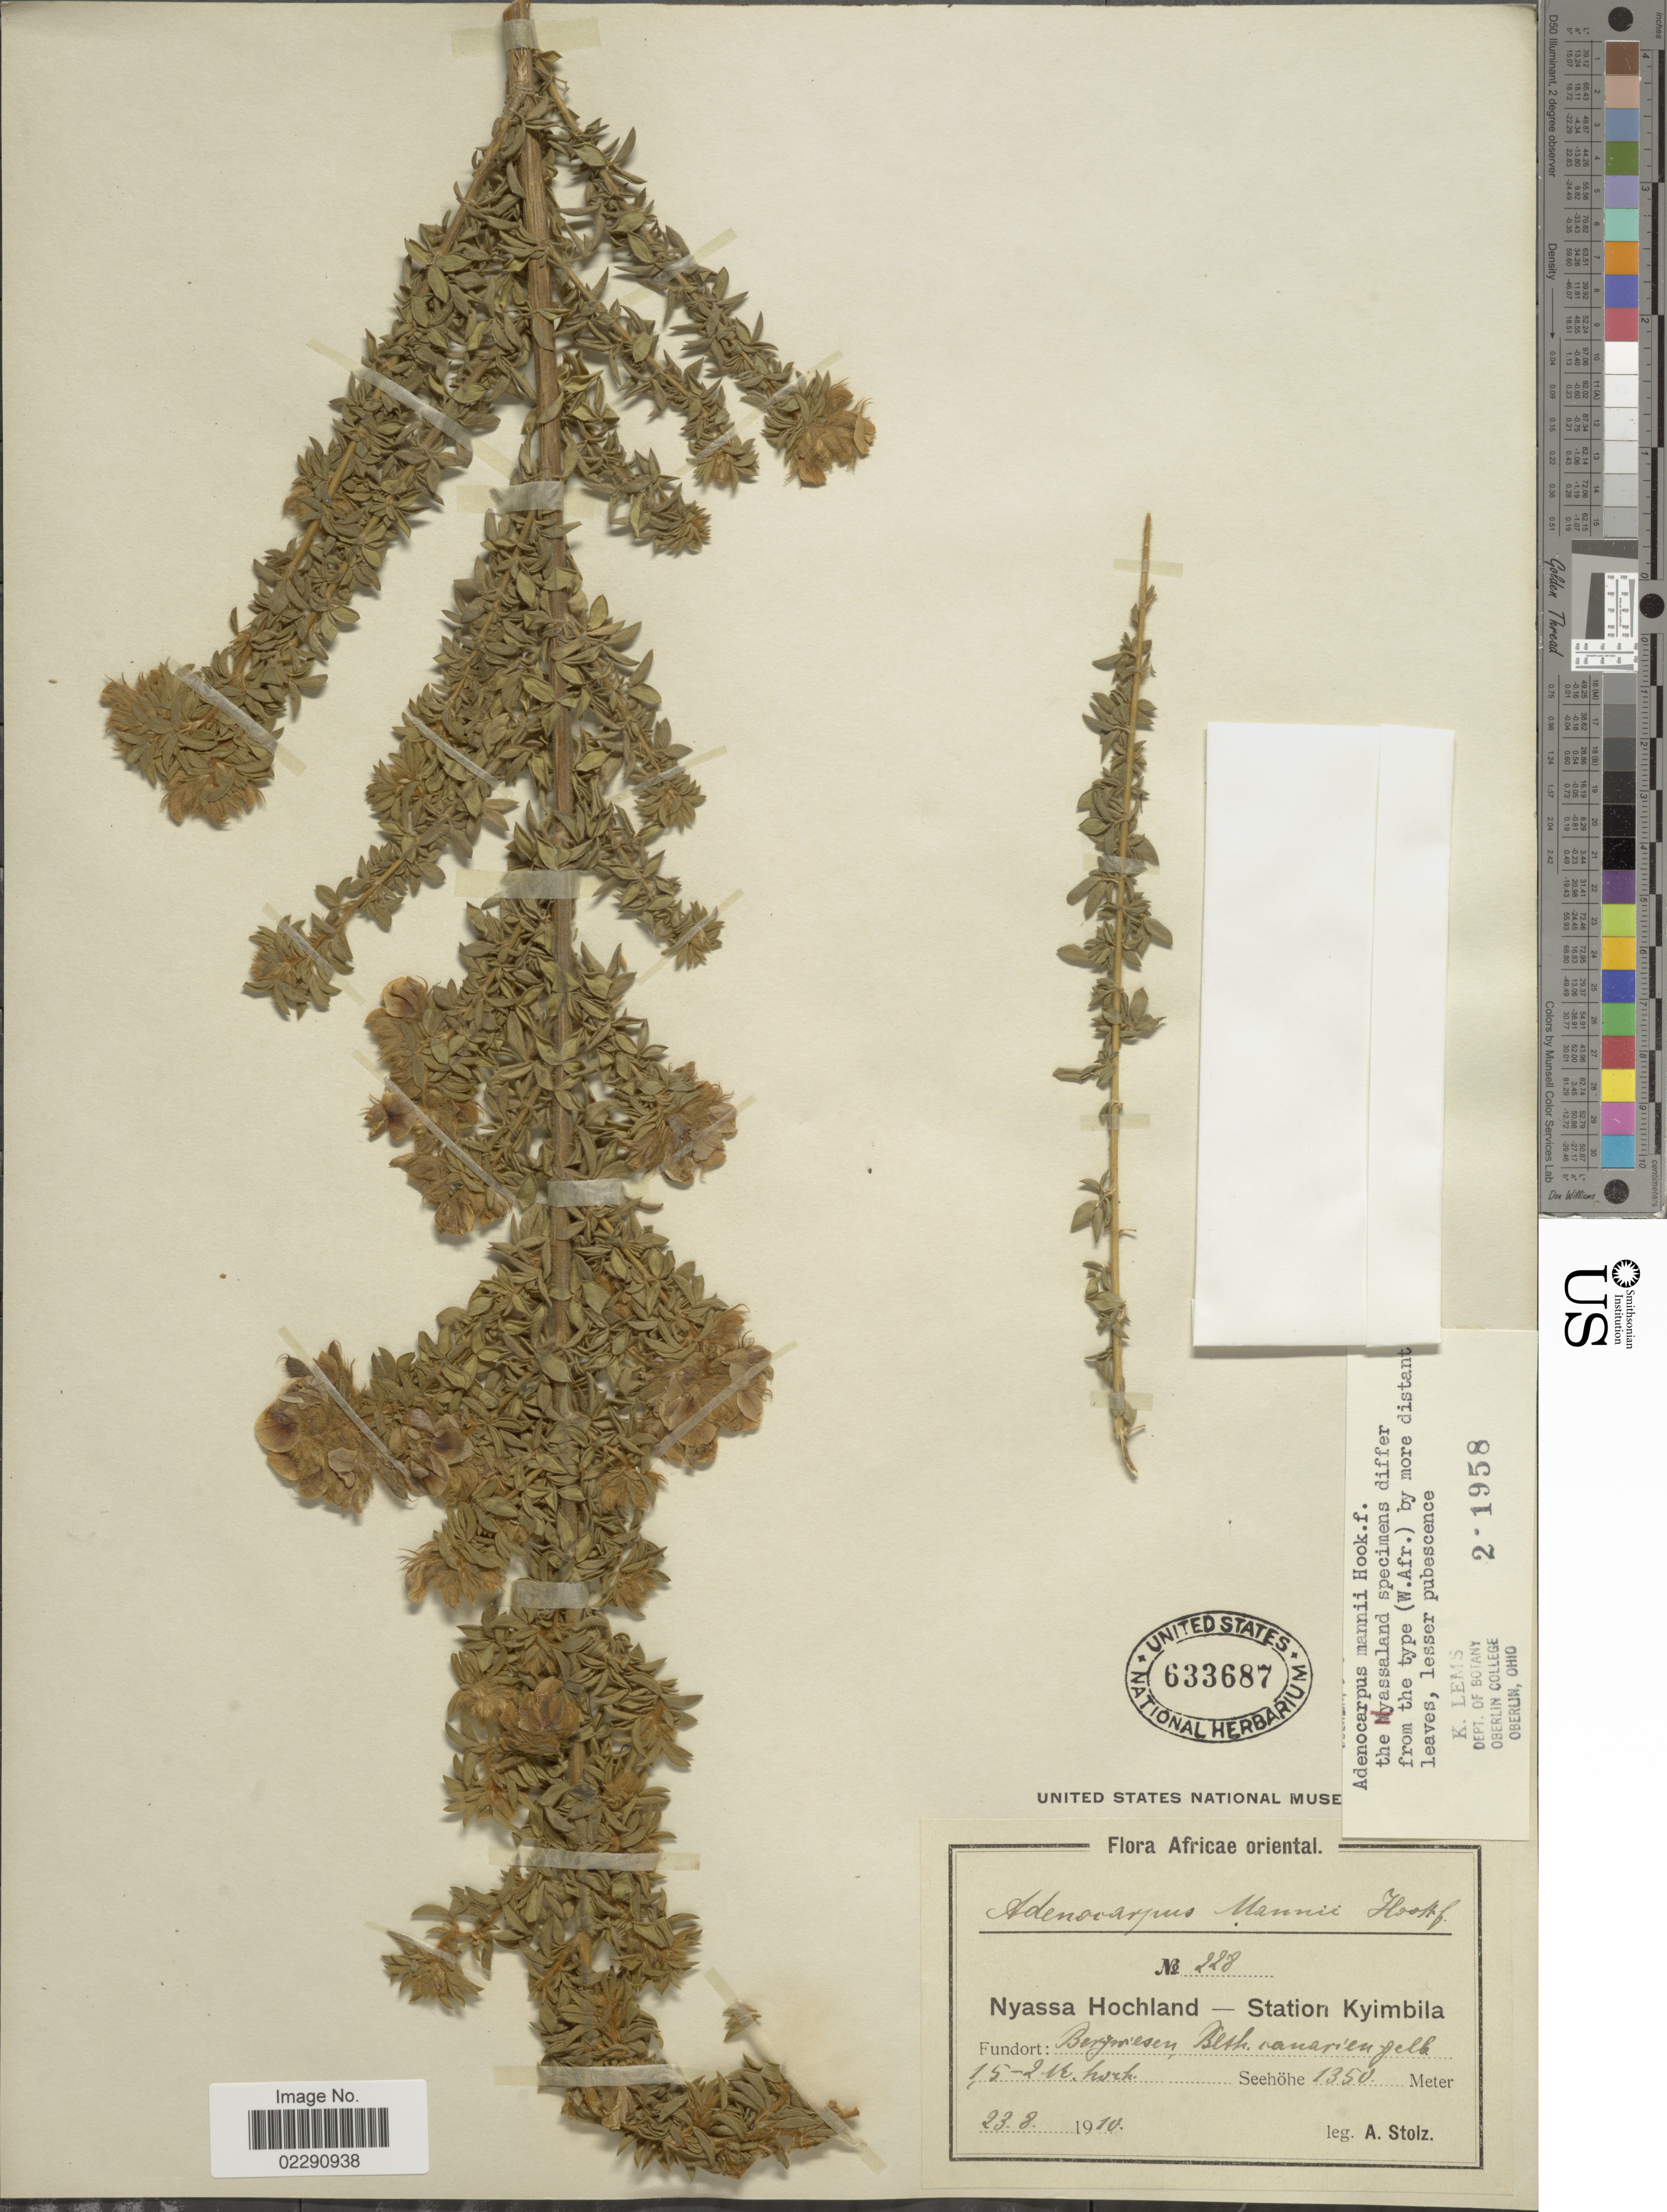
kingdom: Plantae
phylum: Tracheophyta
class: Magnoliopsida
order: Fabales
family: Fabaceae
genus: Adenocarpus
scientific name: Adenocarpus mannii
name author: (Hook. f.) Hook. f.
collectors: A. Stolz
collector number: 228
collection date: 1910-08-23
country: Tanzania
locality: Africae oriental, Nyassa Hochland, Station Kyimbila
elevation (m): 1350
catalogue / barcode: US 633687